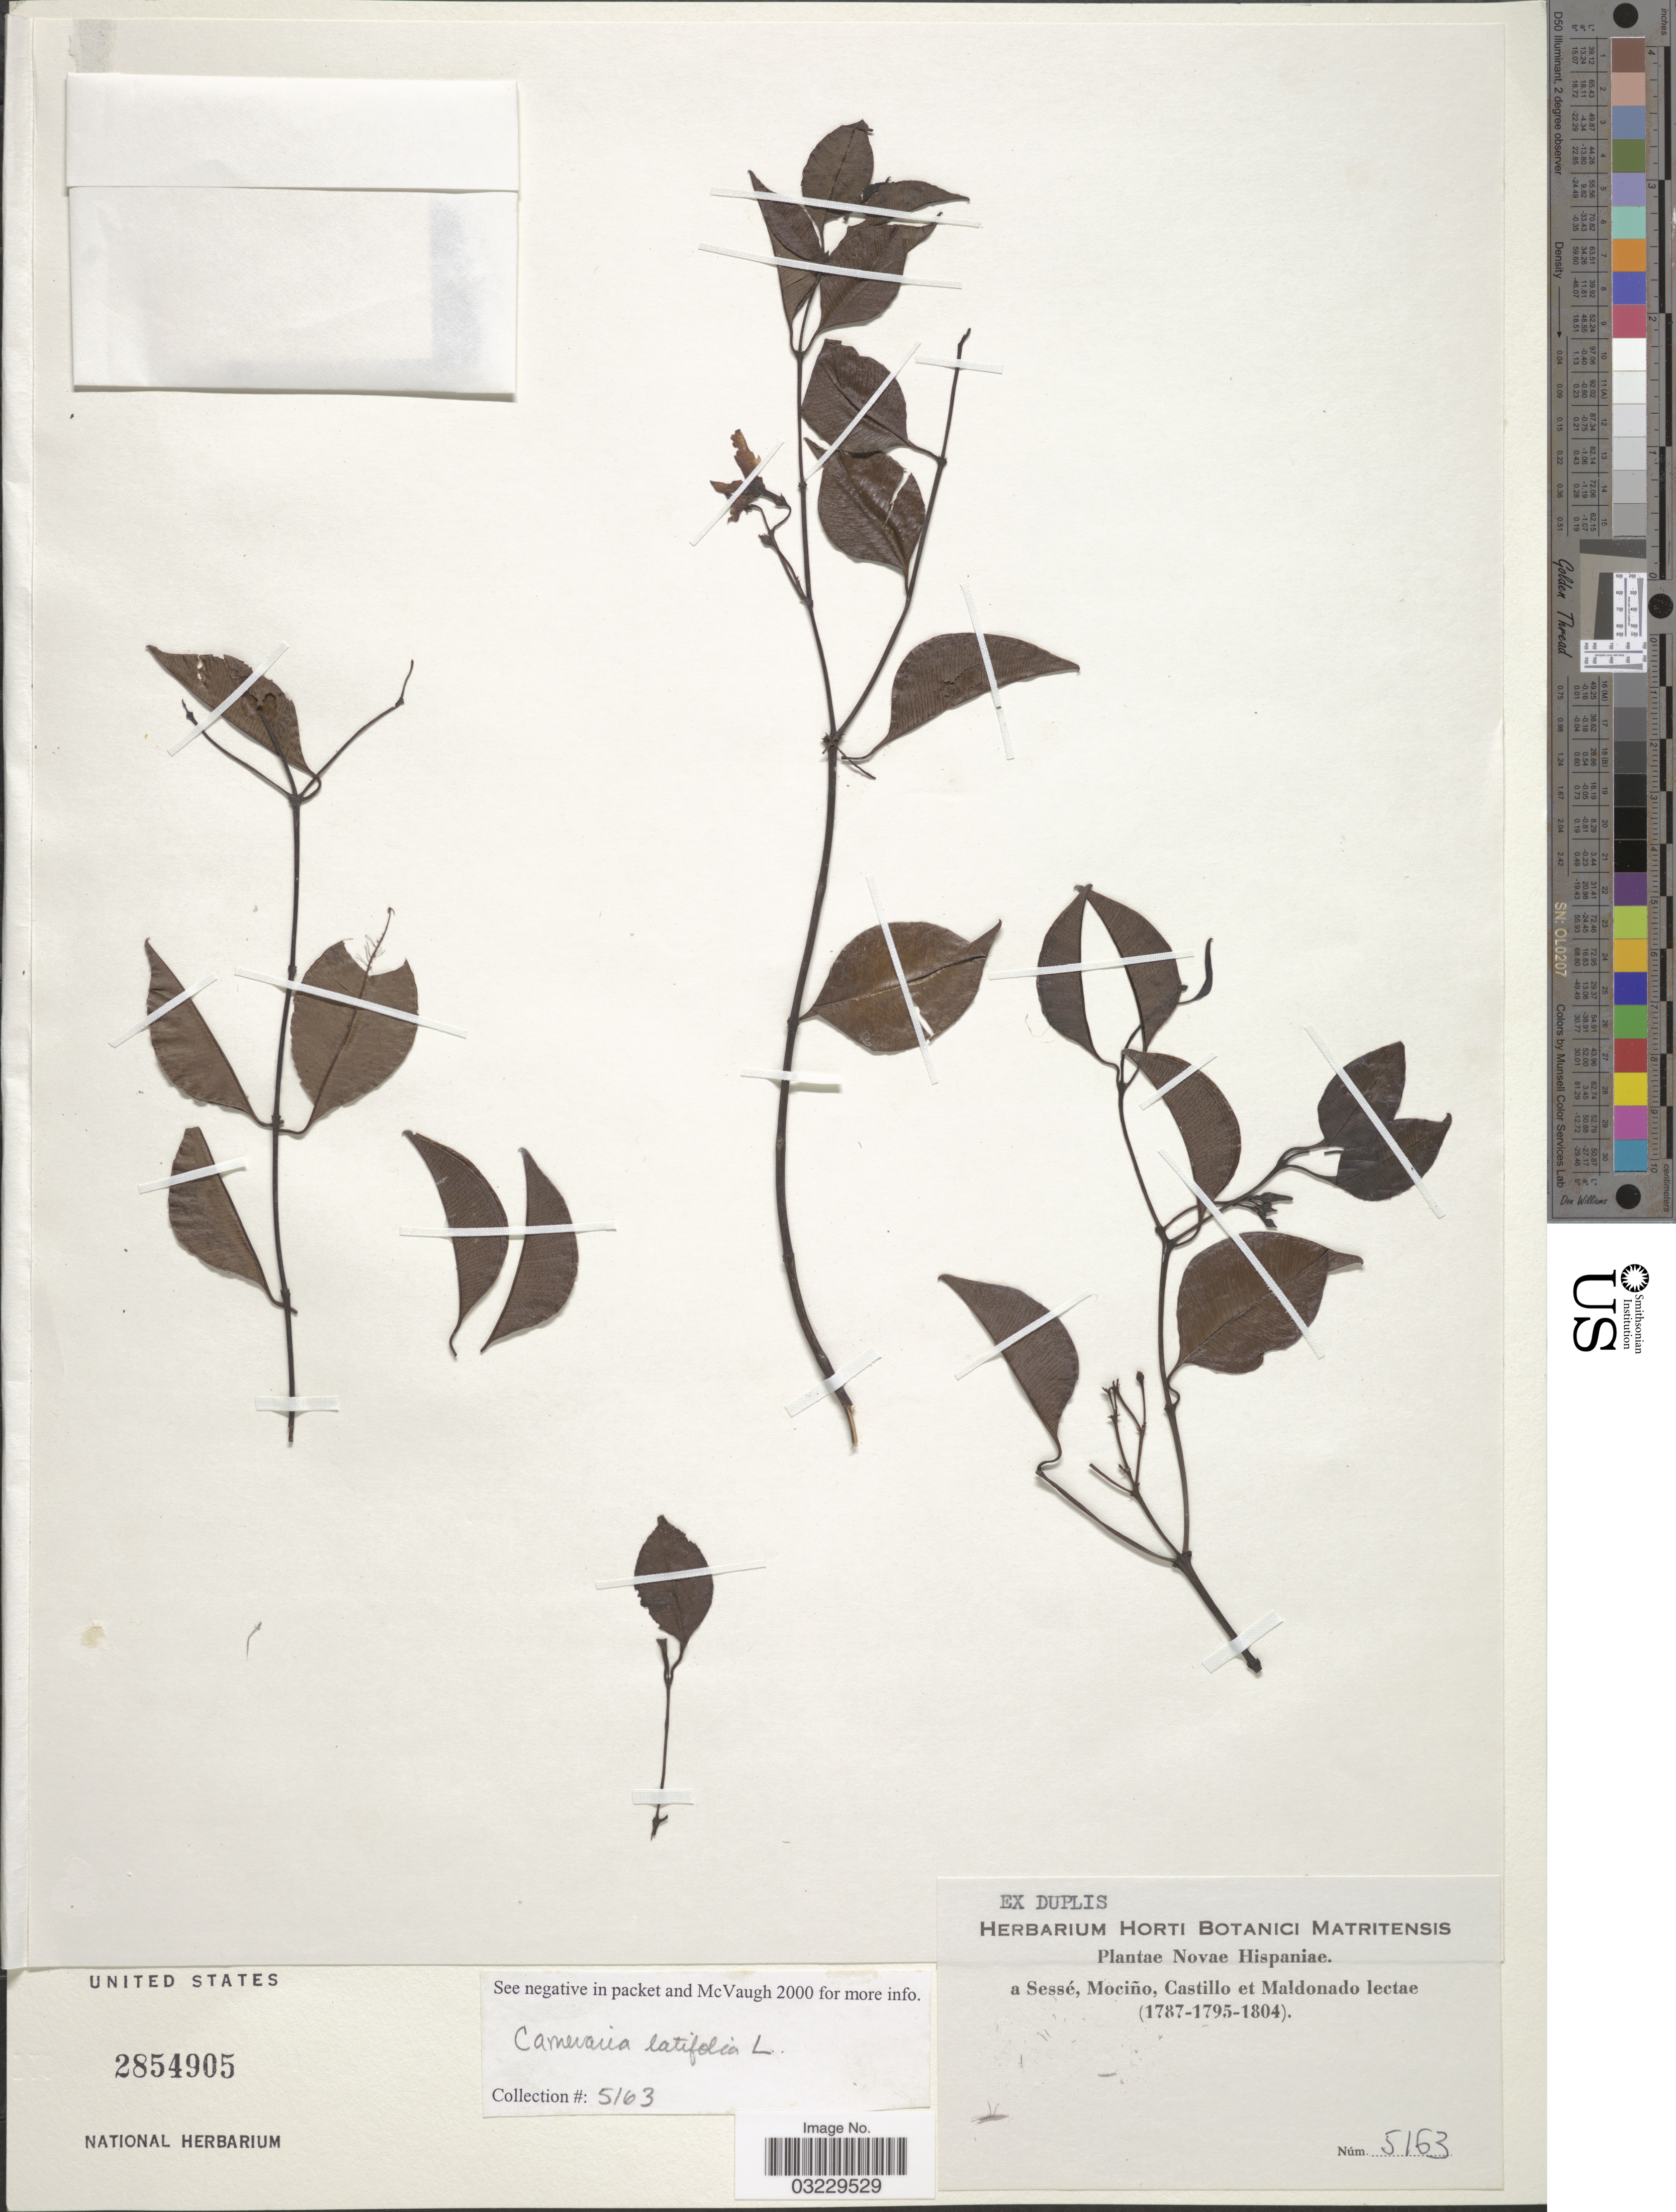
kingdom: Plantae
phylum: Tracheophyta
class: Magnoliopsida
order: Gentianales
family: Apocynaceae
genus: Cameraria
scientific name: Cameraria belizensis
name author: Standl.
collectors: Sessé, --, Mociño, Castillo, -- & Maldonado, --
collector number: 5163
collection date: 1787/1804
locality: Novae Hispaniae.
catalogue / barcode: US 2854905